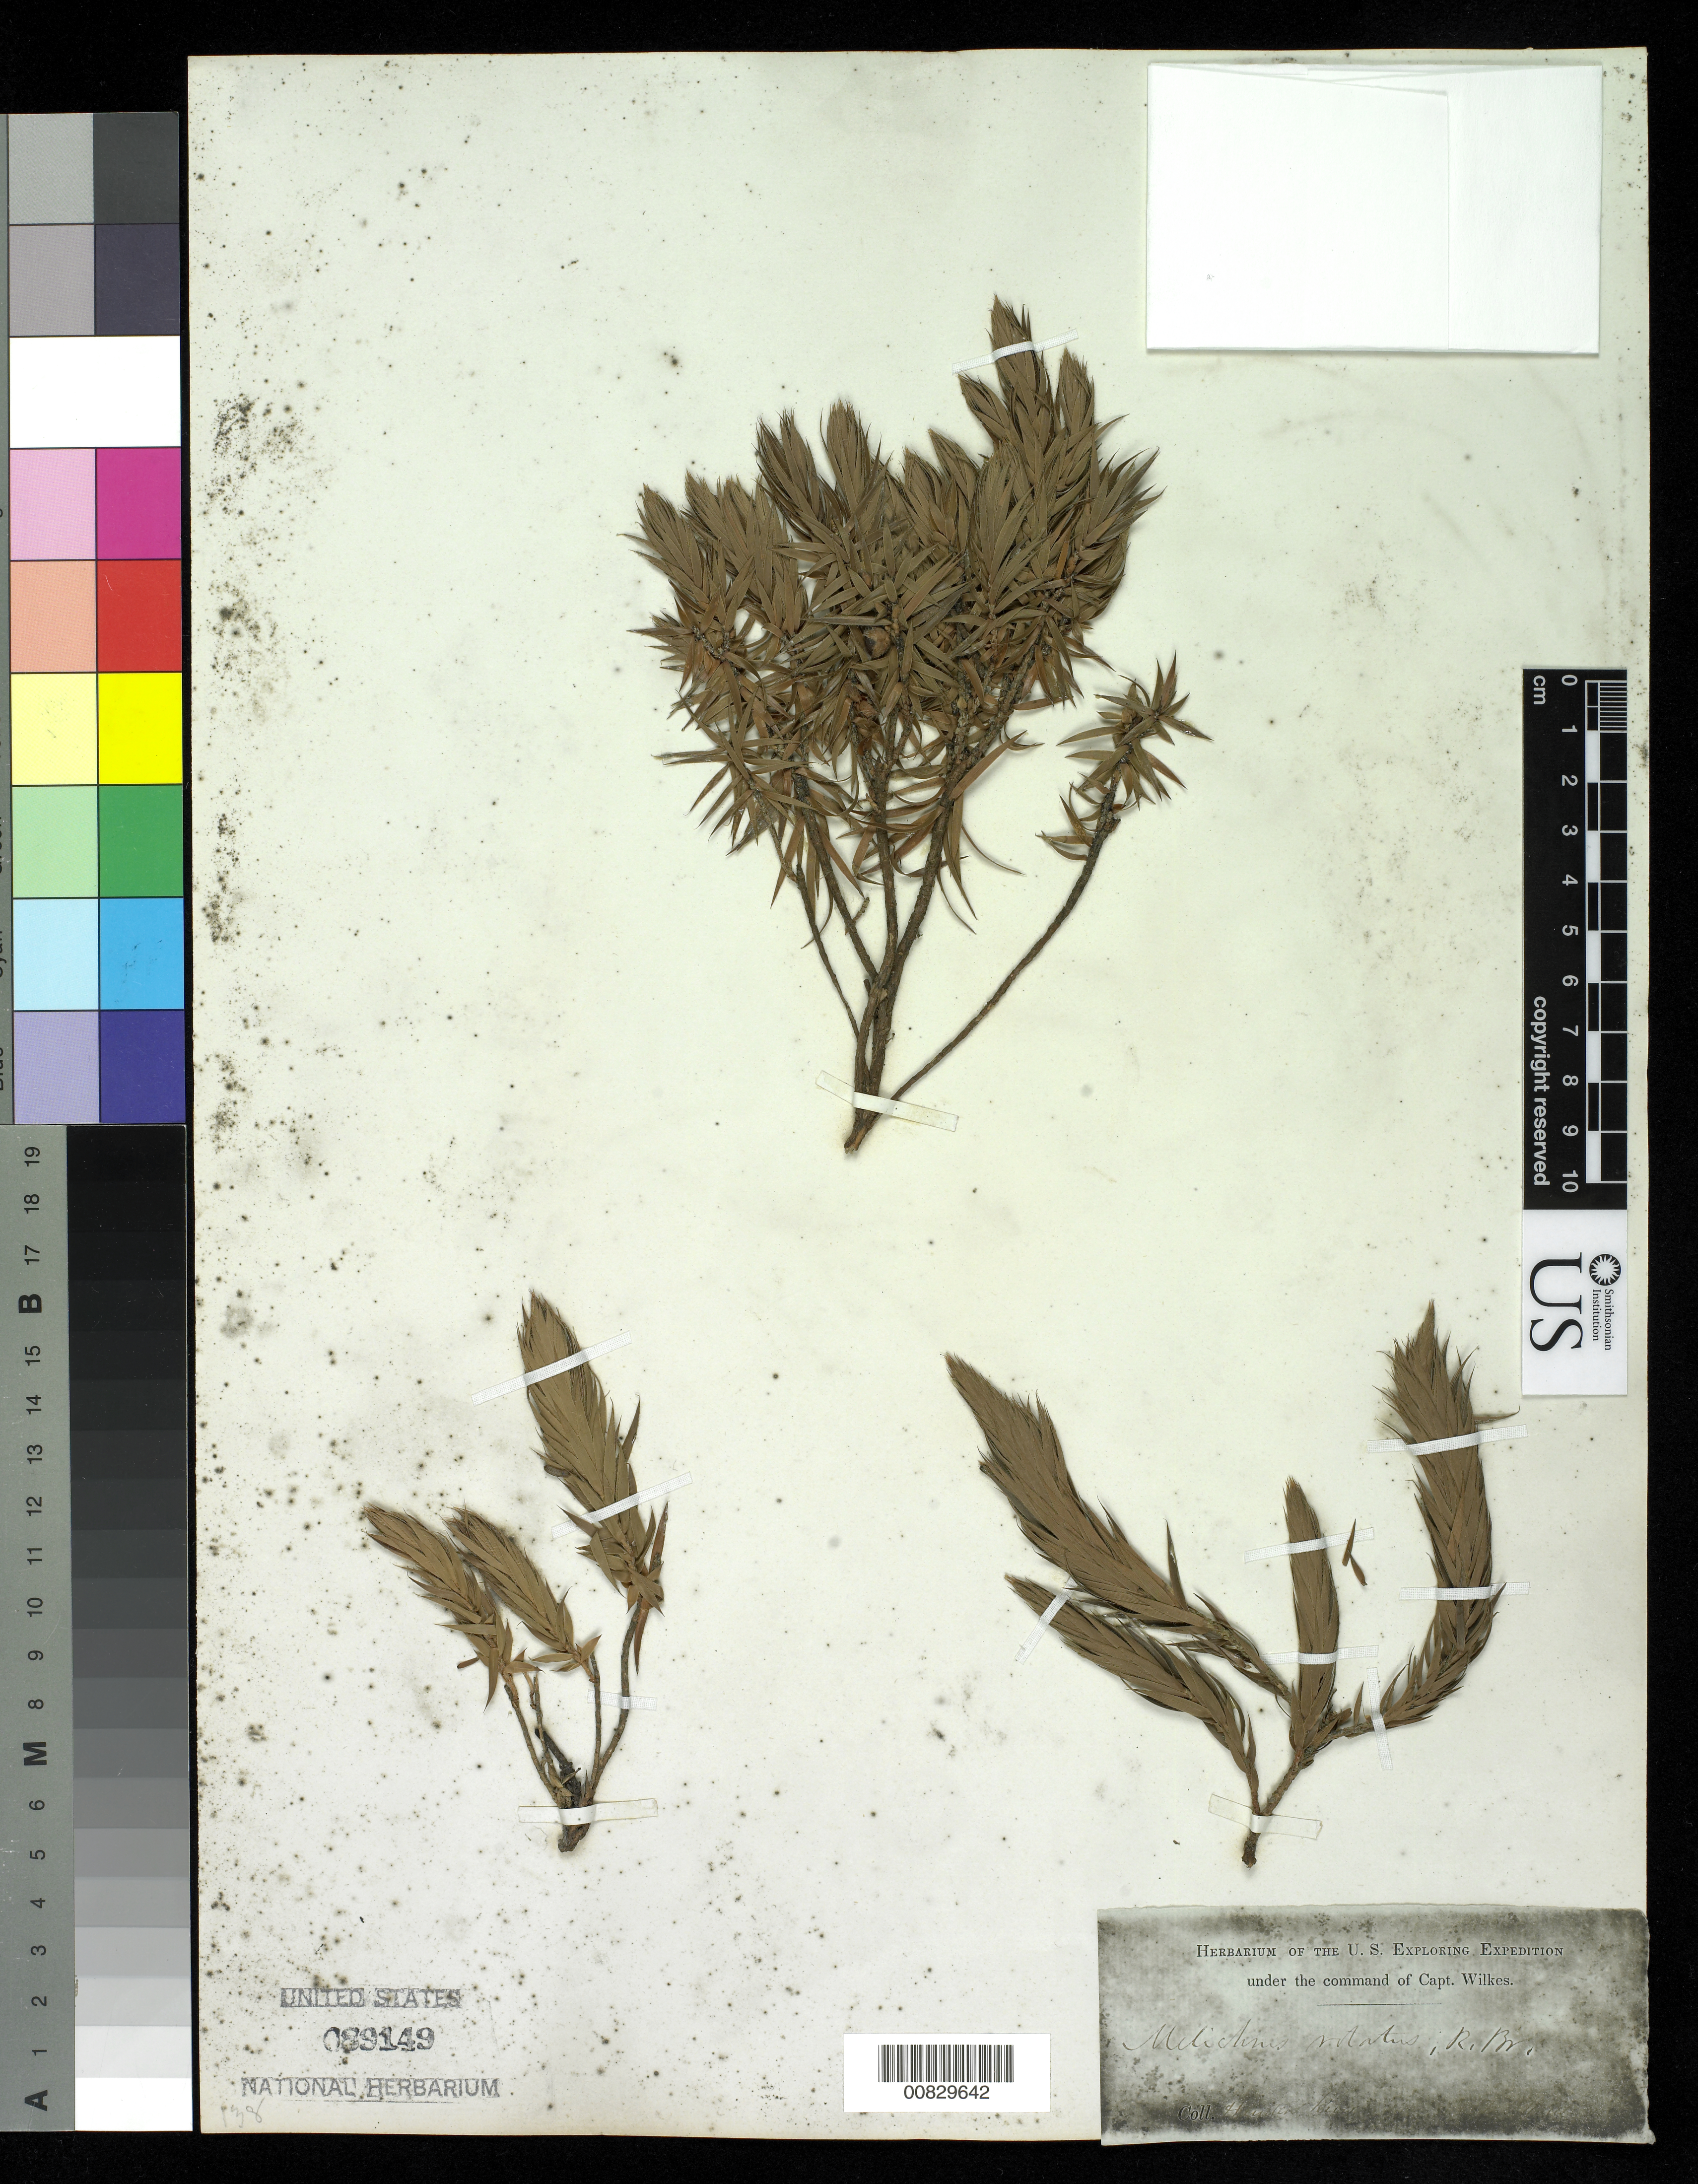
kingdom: Plantae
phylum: Tracheophyta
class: Magnoliopsida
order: Ericales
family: Ericaceae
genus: Melichrus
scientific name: Melichrus rotatus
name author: R. Br.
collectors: Wilkes Explor. Exped.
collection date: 1838/1842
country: Australia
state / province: New South Wales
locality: Hunter's River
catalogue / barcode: US 89149